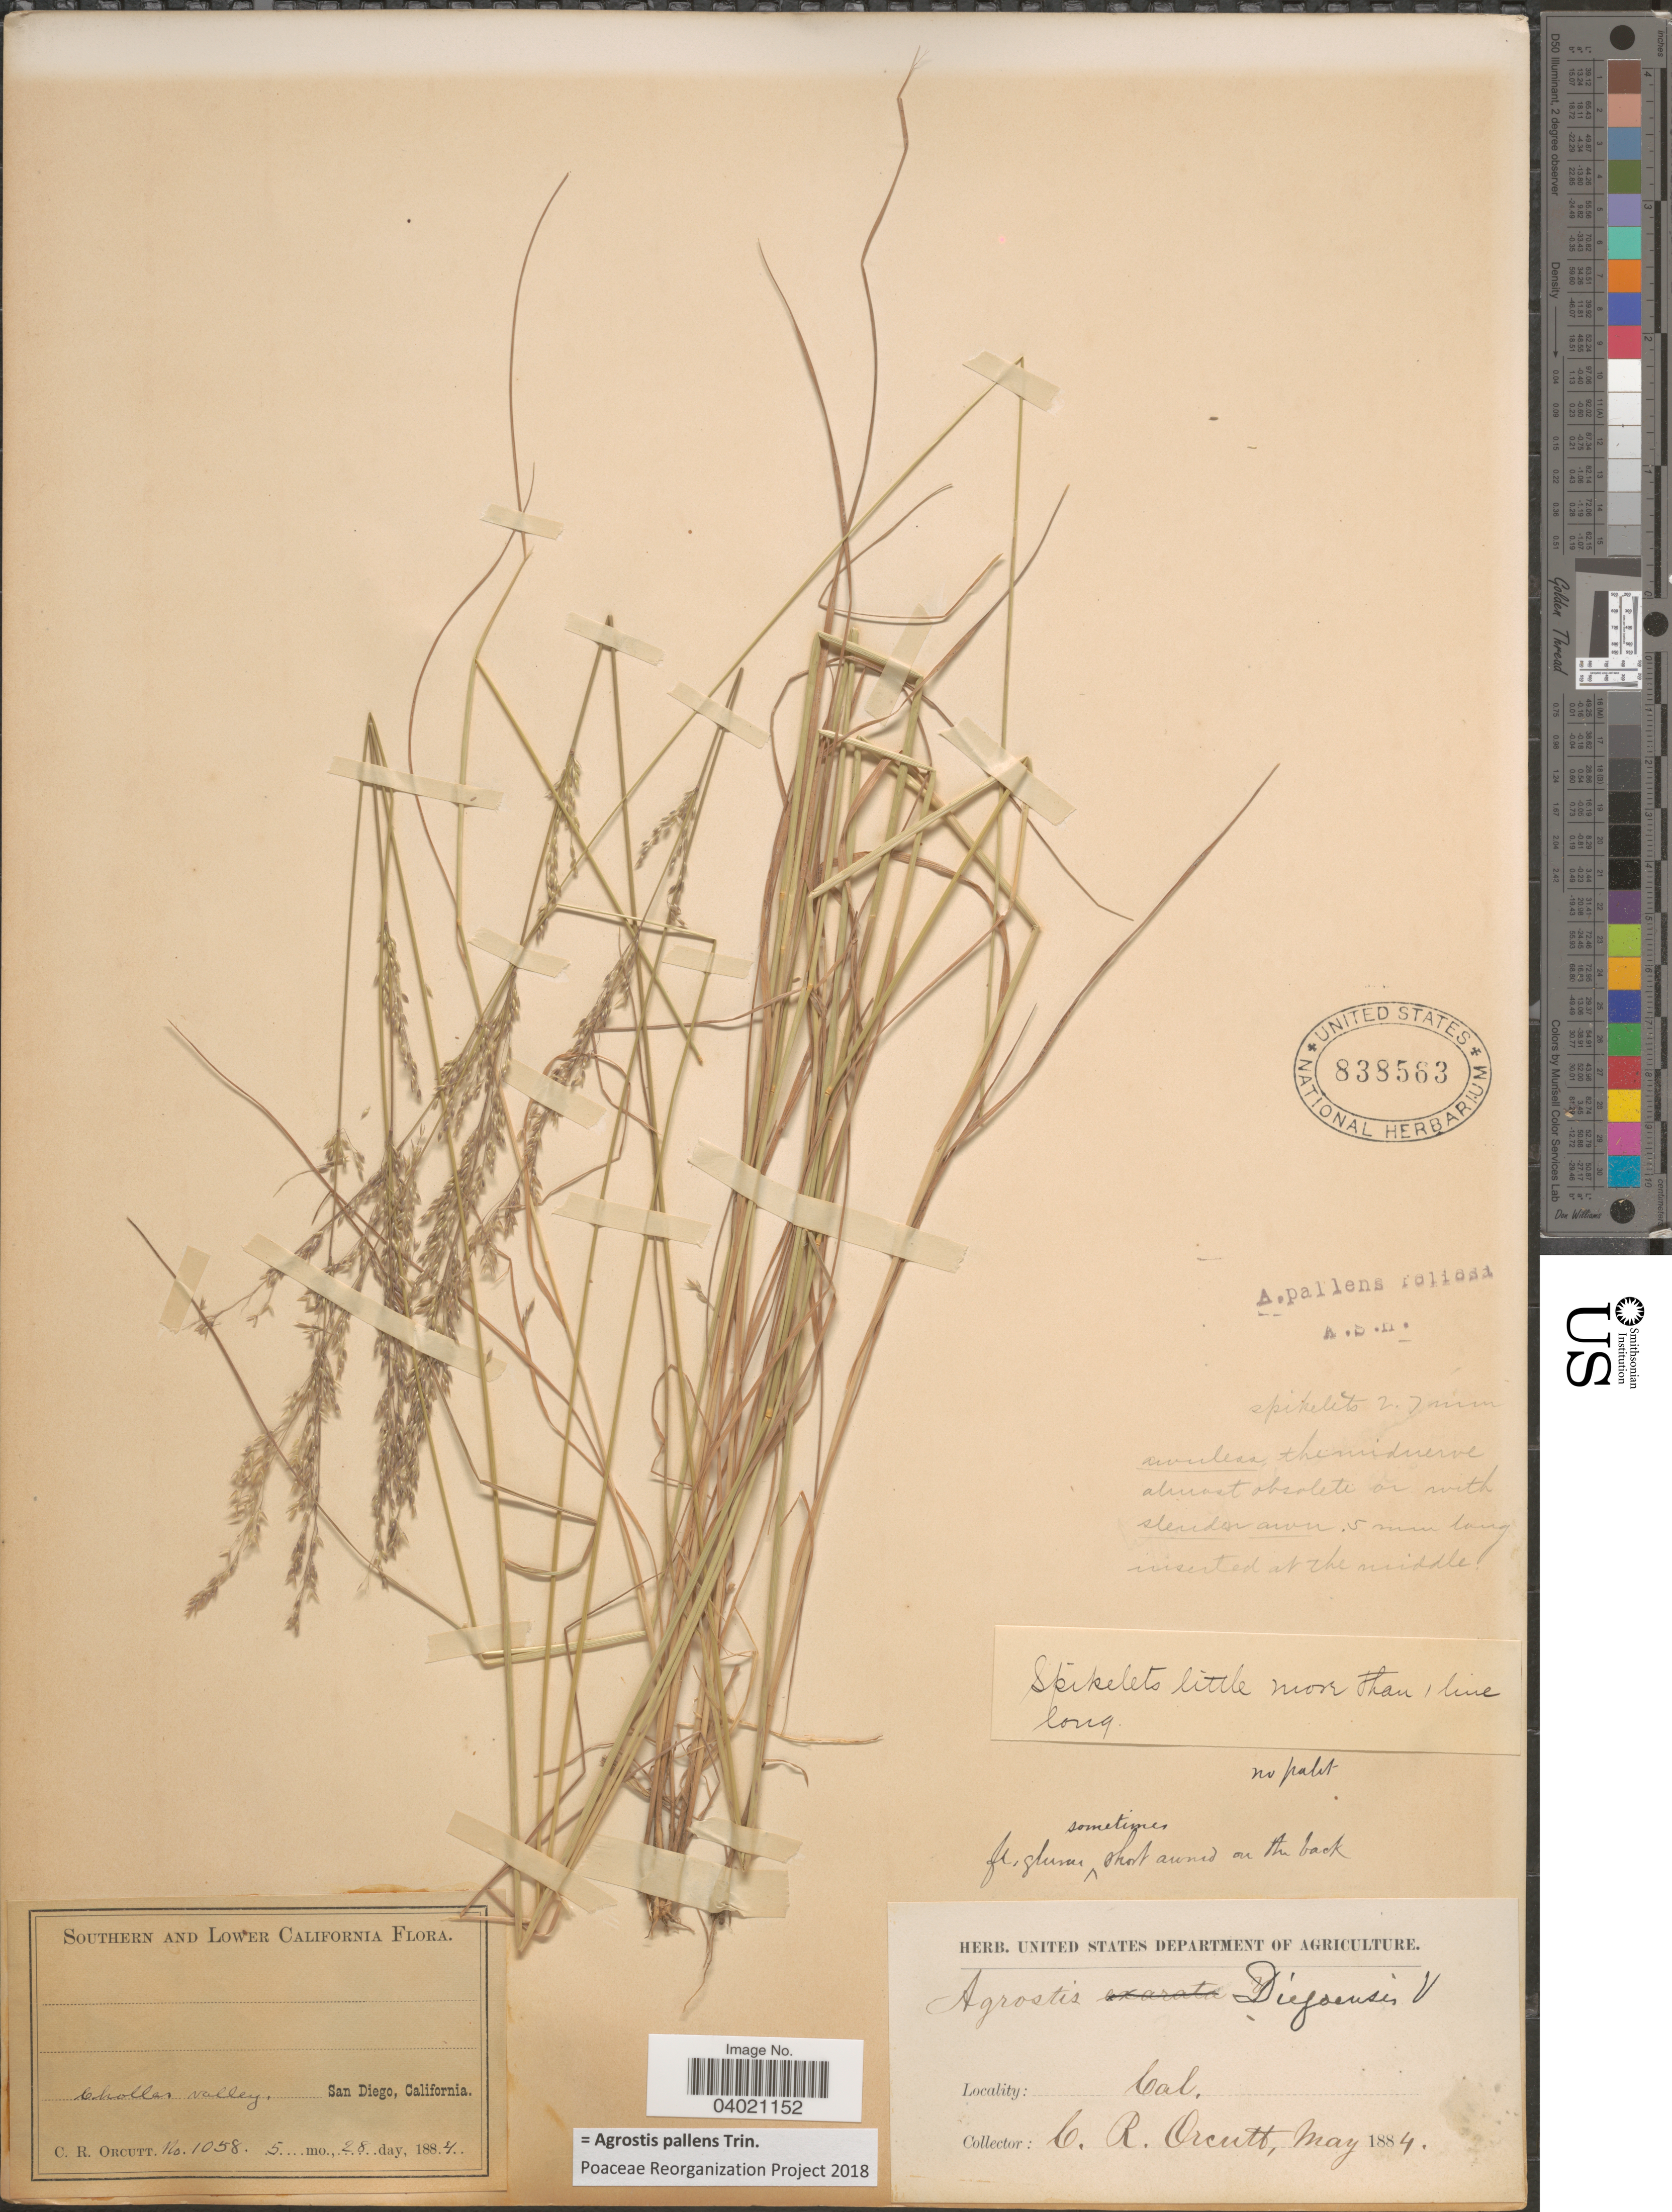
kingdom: Plantae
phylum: Tracheophyta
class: Liliopsida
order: Poales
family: Poaceae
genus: Agrostis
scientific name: Agrostis pallens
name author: Trin.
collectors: C. R. Orcutt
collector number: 1058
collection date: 1884-05-28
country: United States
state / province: California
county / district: San Diego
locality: Southern and Lower California. Chollas valley, San Diego.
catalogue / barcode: US 838563